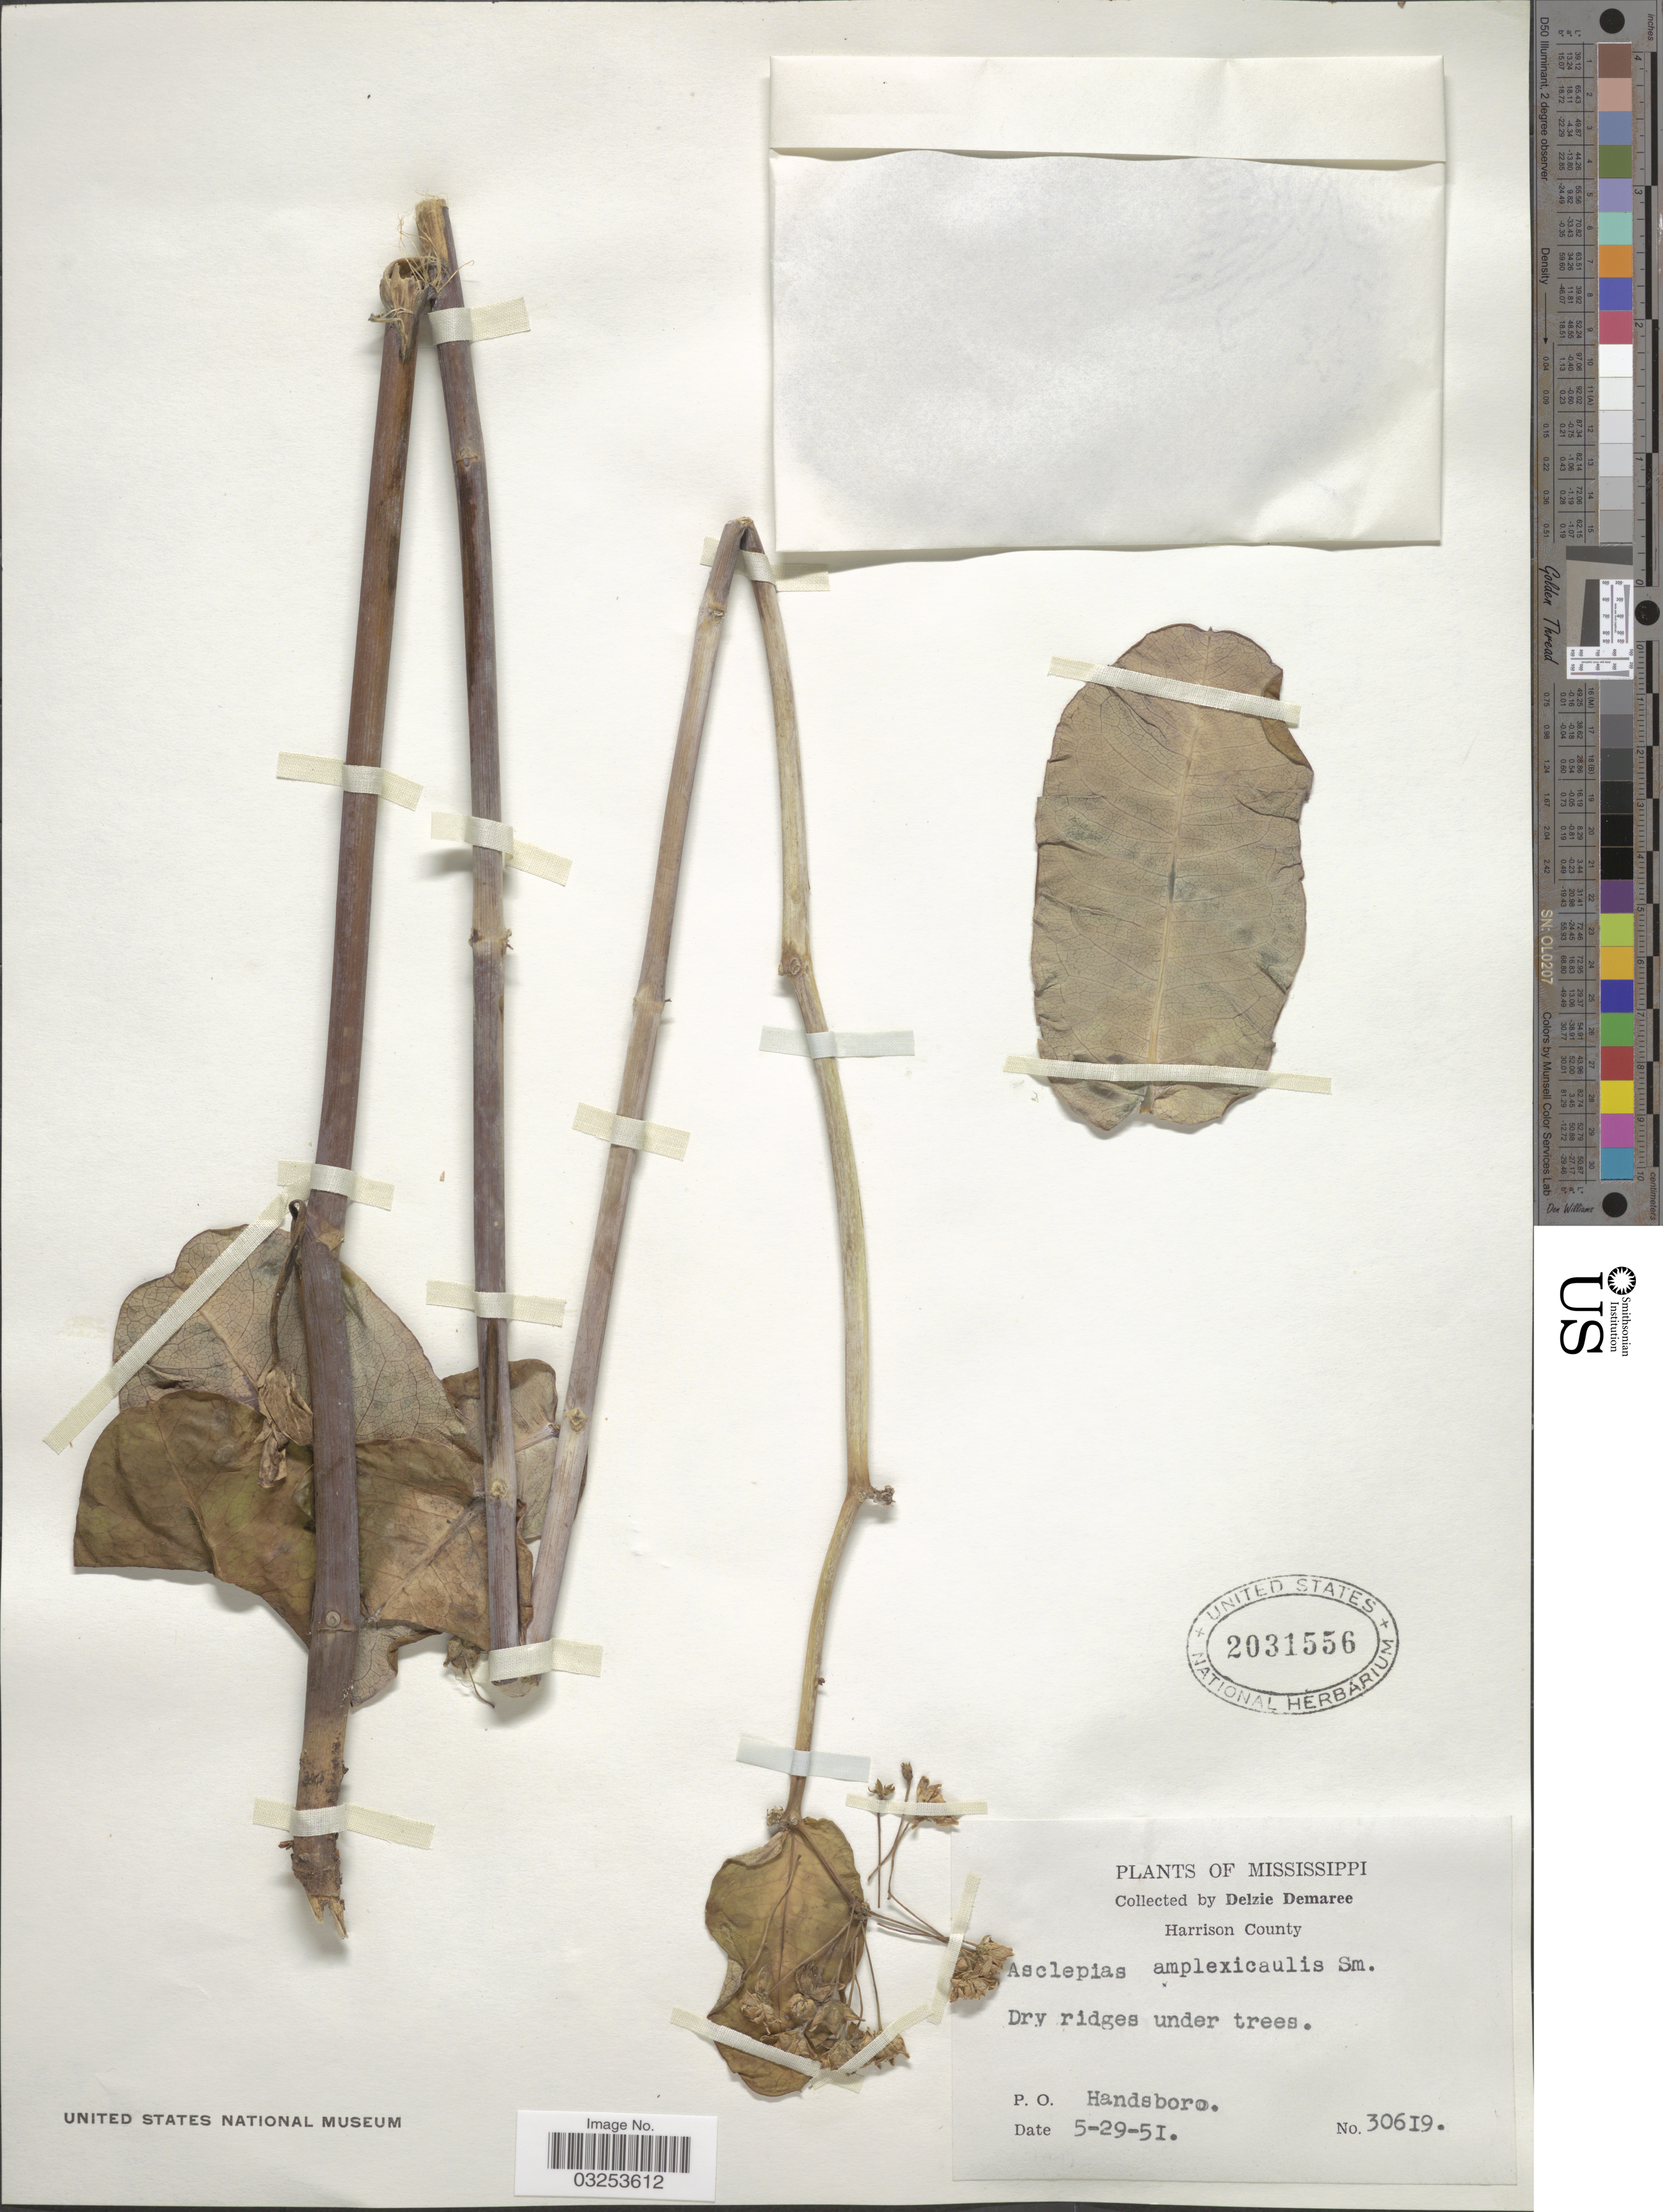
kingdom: Plantae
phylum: Tracheophyta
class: Magnoliopsida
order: Gentianales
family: Apocynaceae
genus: Asclepias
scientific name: Asclepias amplexicaulis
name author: J. Small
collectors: D. Demaree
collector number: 30619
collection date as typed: Transcribed d/m/y: 29/5/51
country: United States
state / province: Mississippi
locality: Harrison County. P.O. Handsboro.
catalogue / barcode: US 2031556